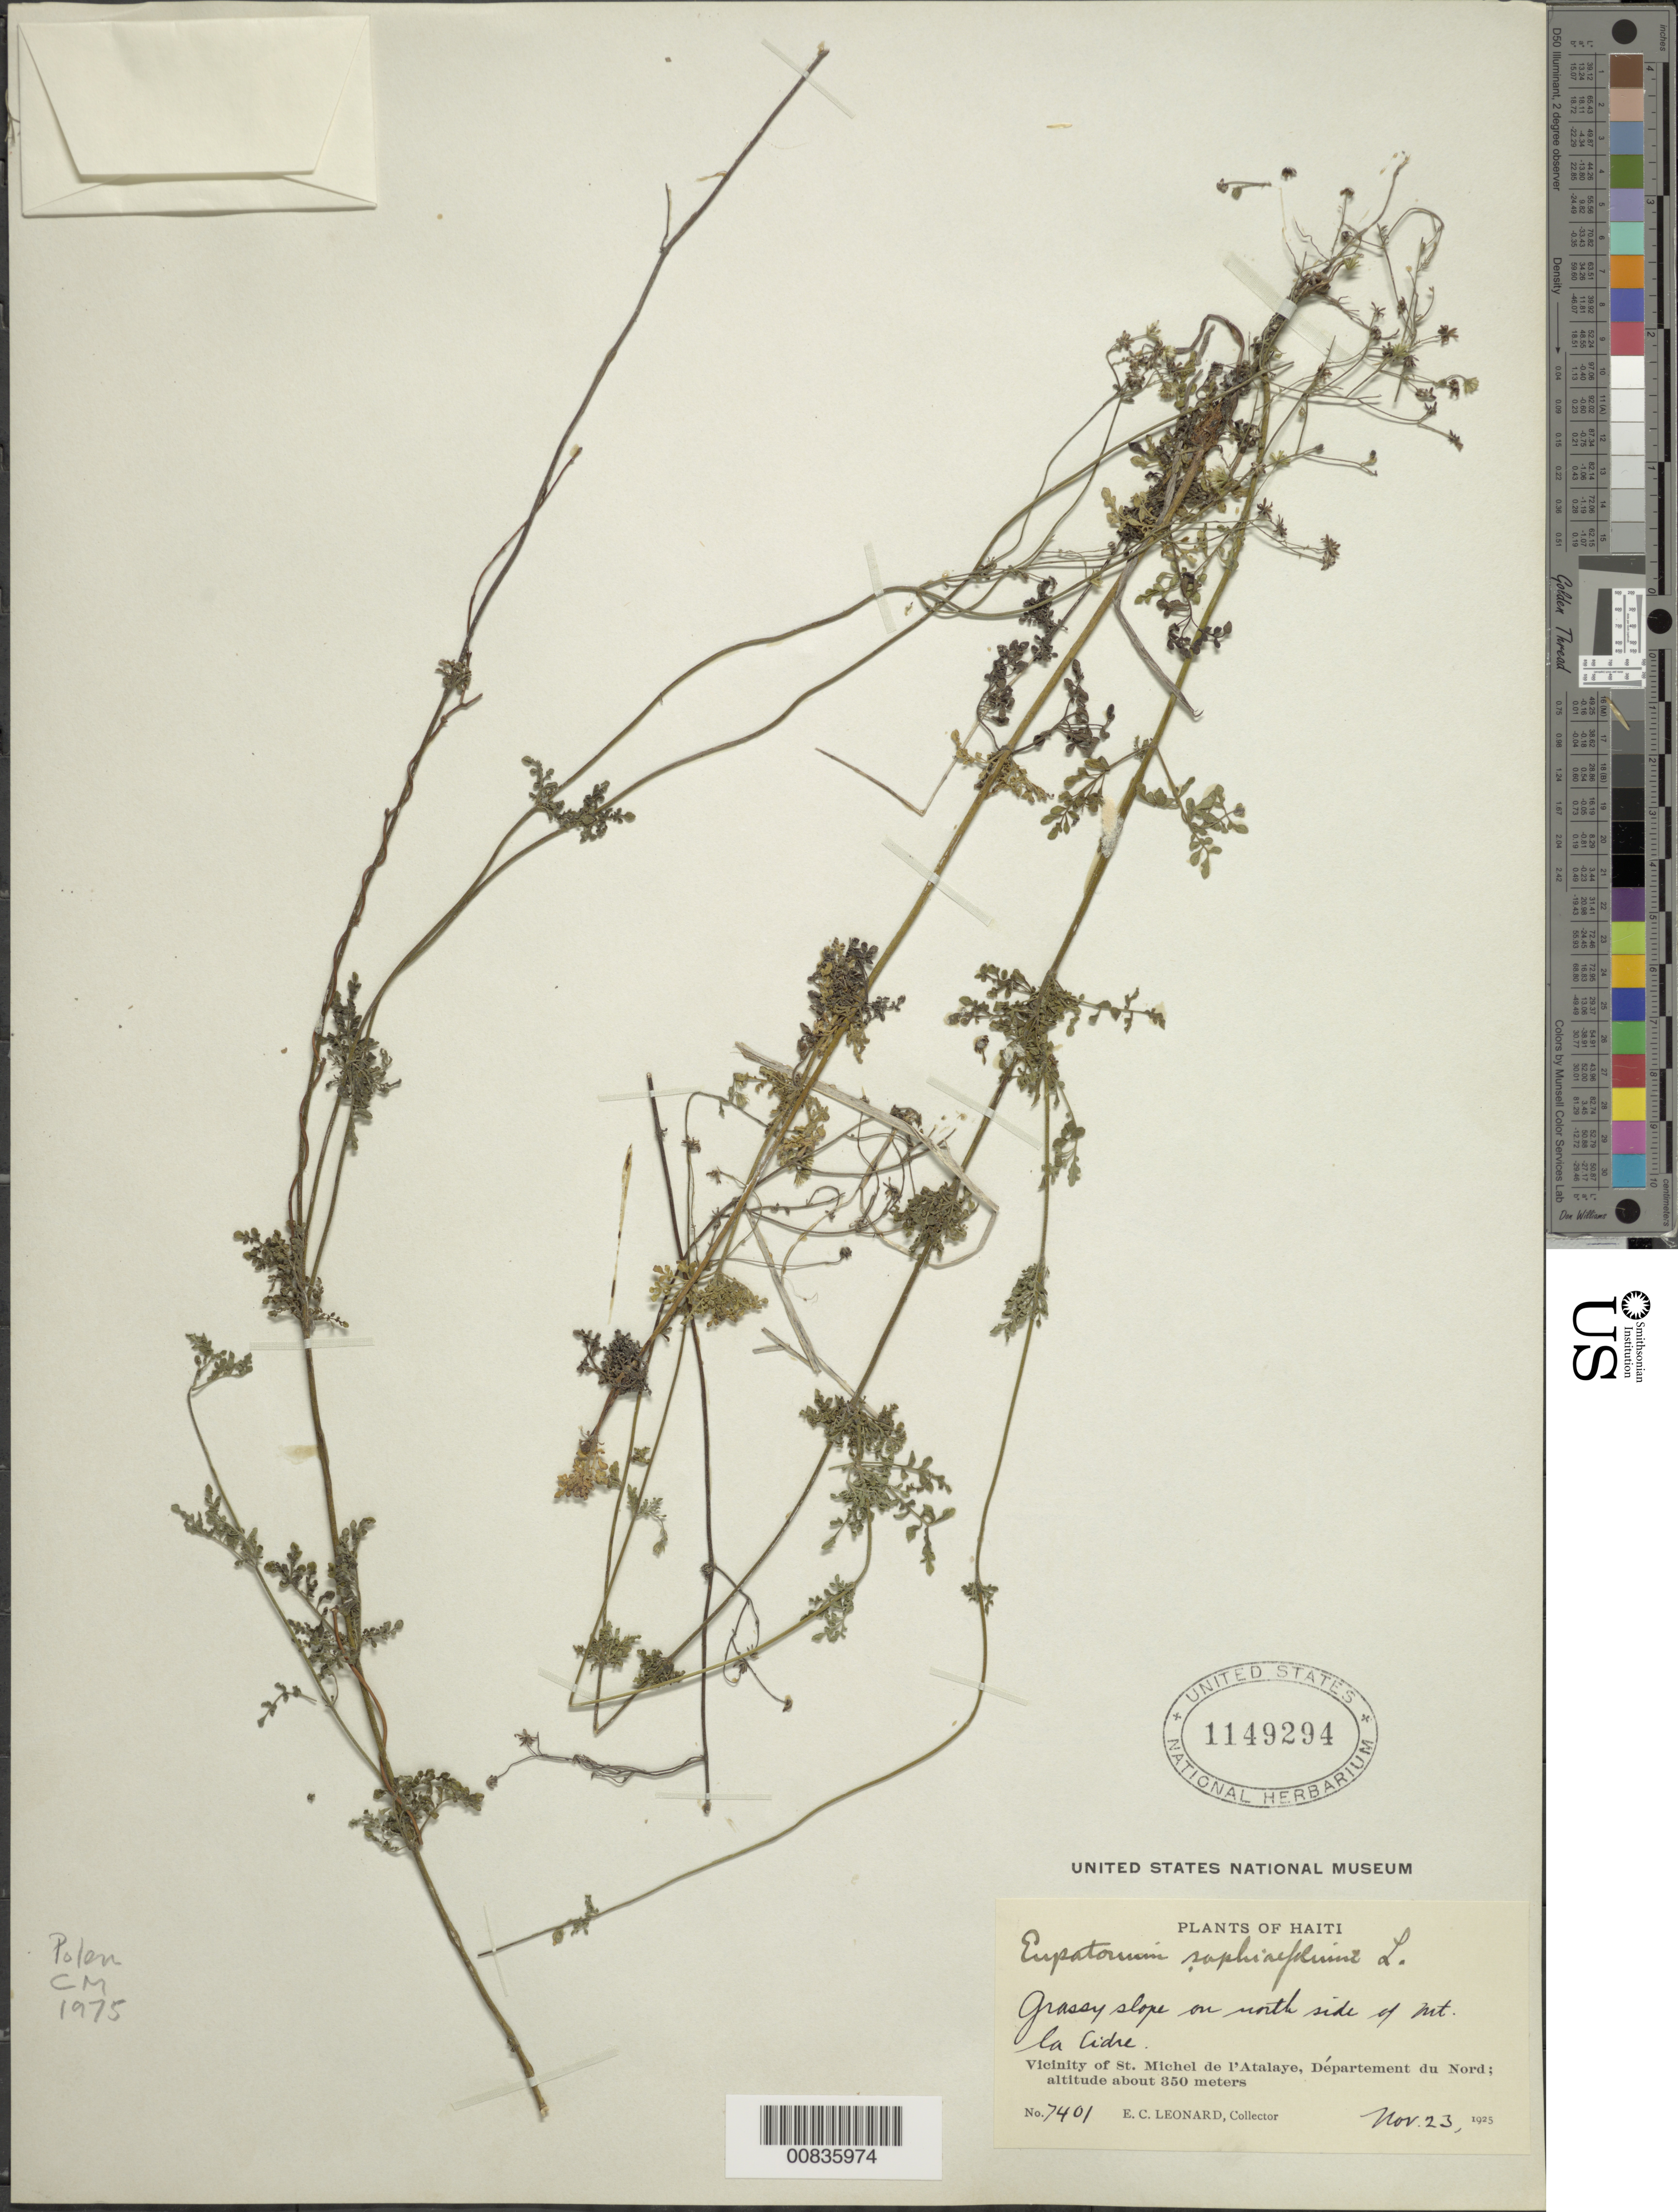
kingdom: Plantae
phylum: Tracheophyta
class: Magnoliopsida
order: Asterales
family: Asteraceae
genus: Eupatorina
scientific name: Eupatorina sophiaefolium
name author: (L.) R.M. King & H. Rob.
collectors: E. C. Leonard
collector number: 7401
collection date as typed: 23 Nov 1925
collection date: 1925-11-23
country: Haiti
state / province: Artibonite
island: Hispaniola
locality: Vicinity of St. Michel de l'Atalaye, north side of Mt. la Cidre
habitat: Grassy slope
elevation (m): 350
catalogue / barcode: US 1149294